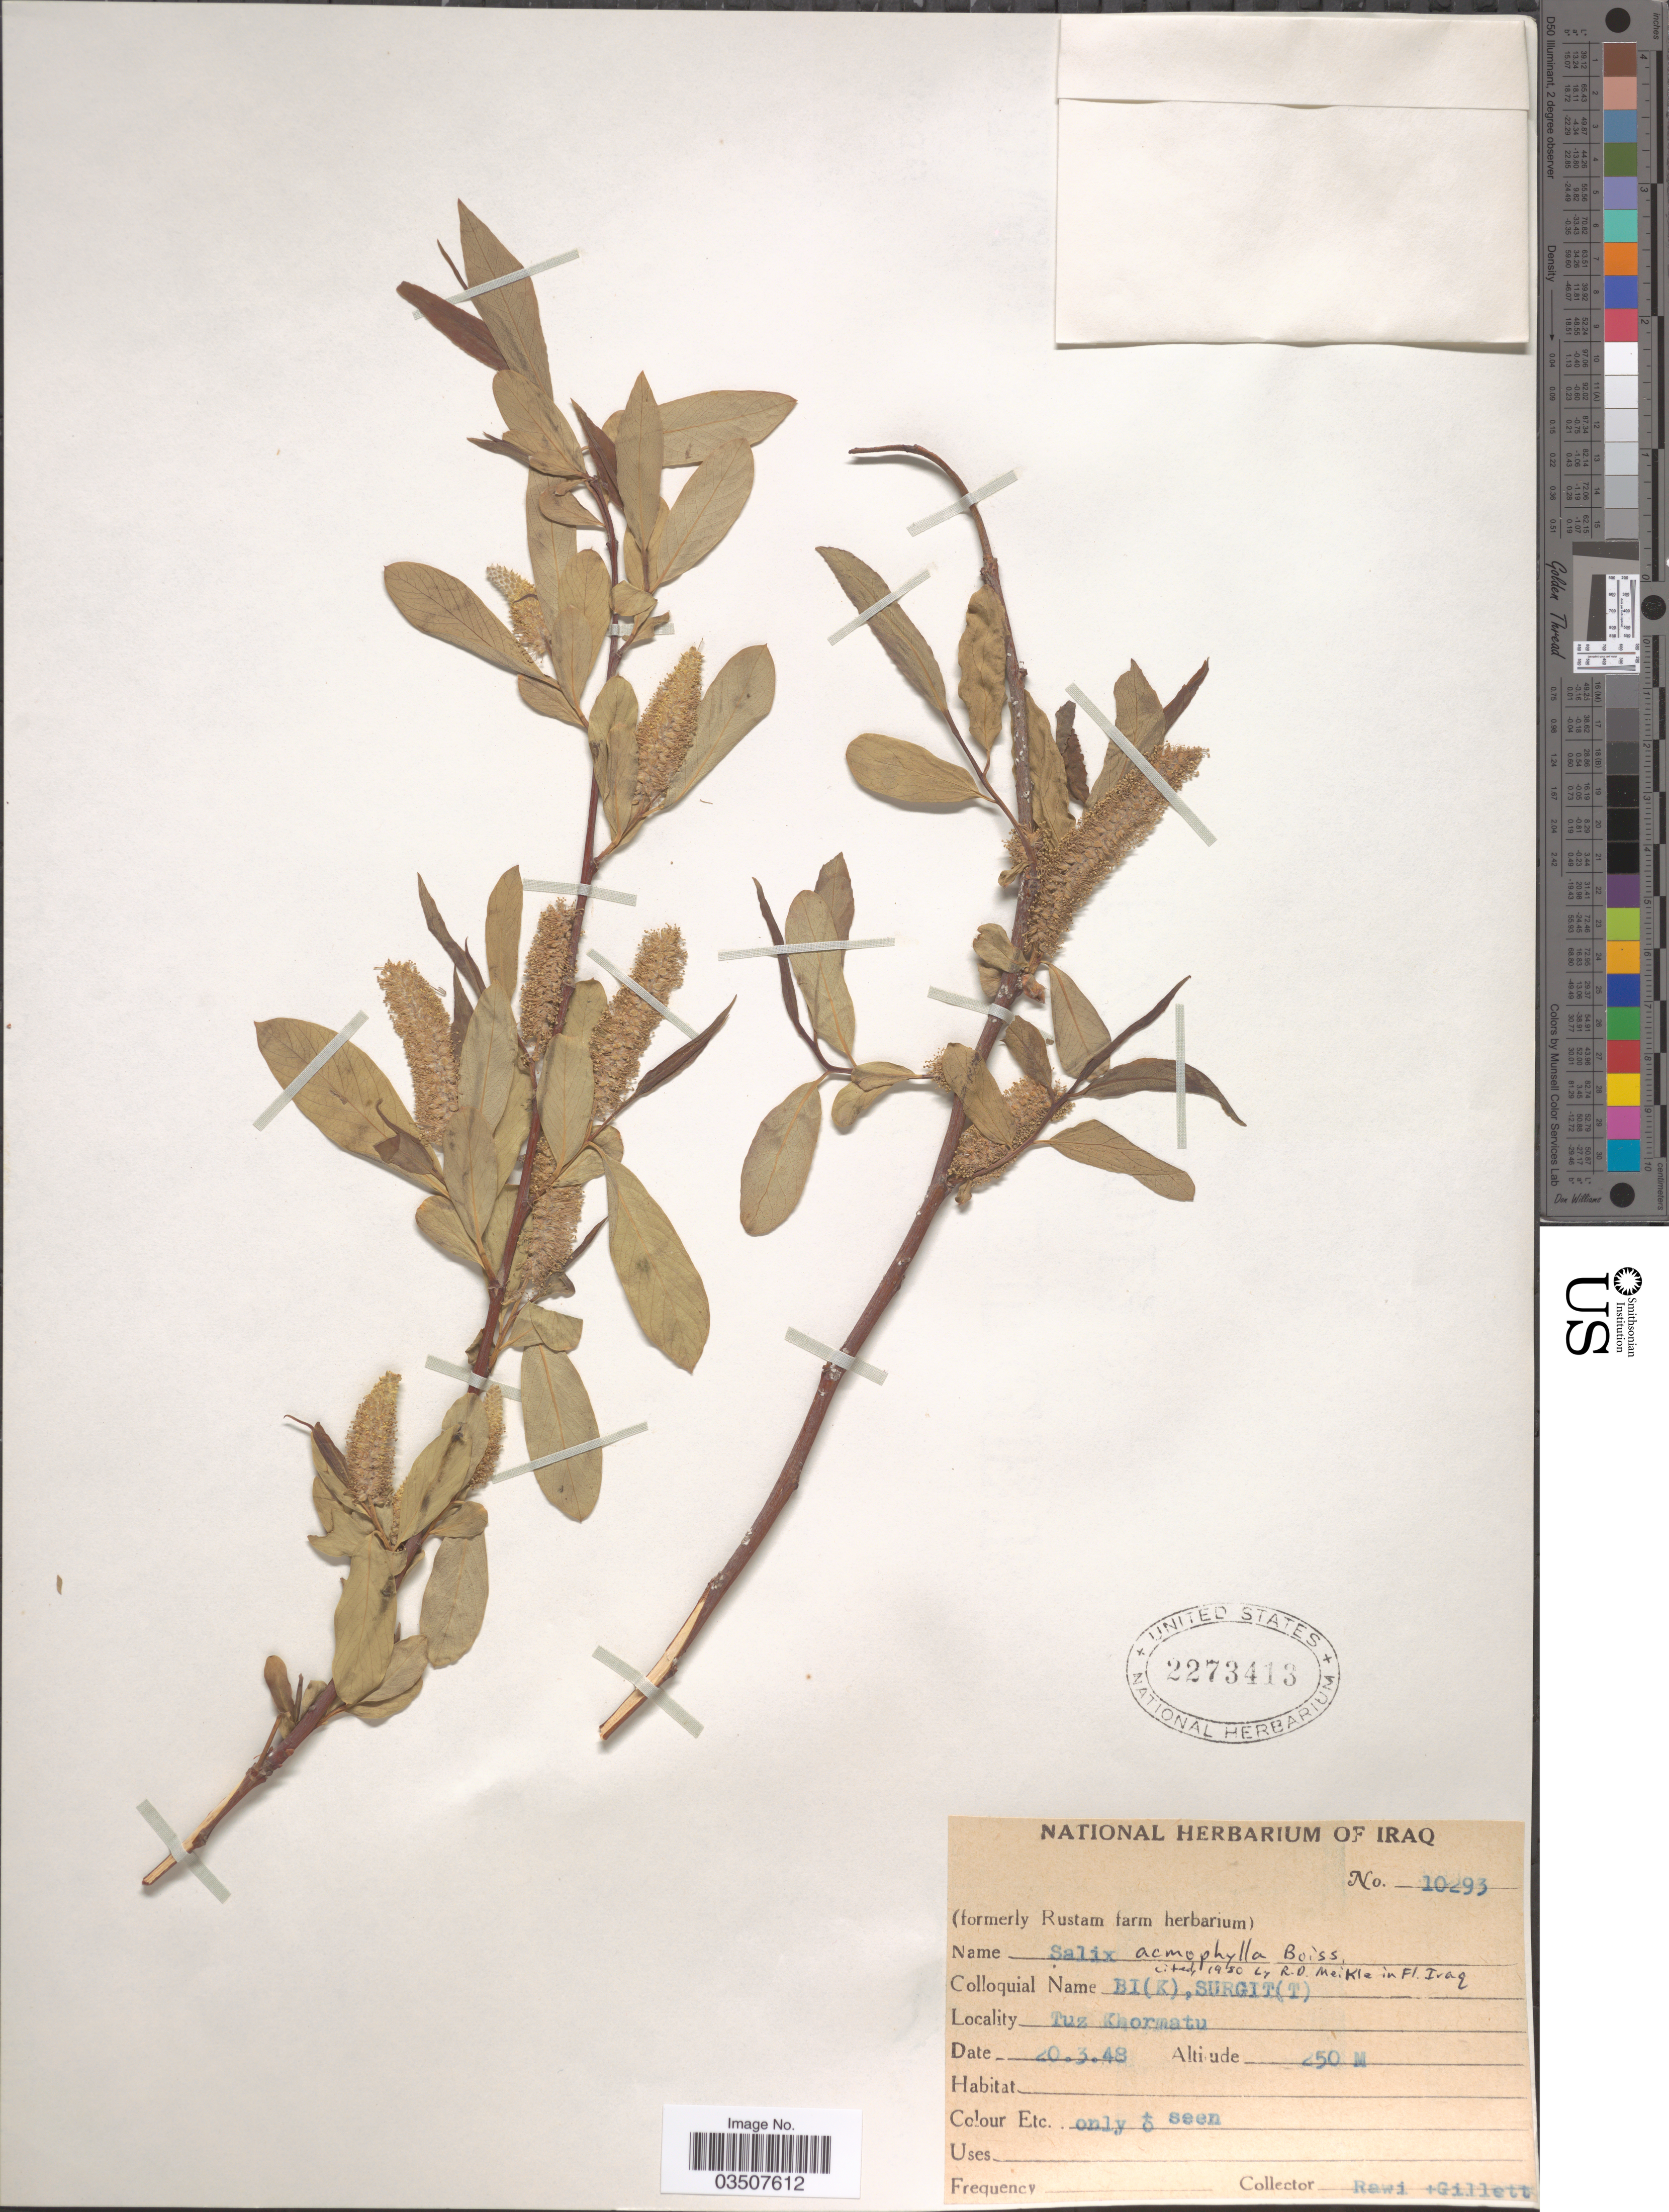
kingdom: Plantae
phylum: Tracheophyta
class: Magnoliopsida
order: Malpighiales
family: Salicaceae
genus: Salix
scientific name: Salix acmophylla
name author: Boiss.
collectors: -. Rawi & Gillett, --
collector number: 10293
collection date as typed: Transcribed d/m/y: 20/3/48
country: Iraq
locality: Tuz Khormatu.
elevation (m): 250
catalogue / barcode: US 2273413